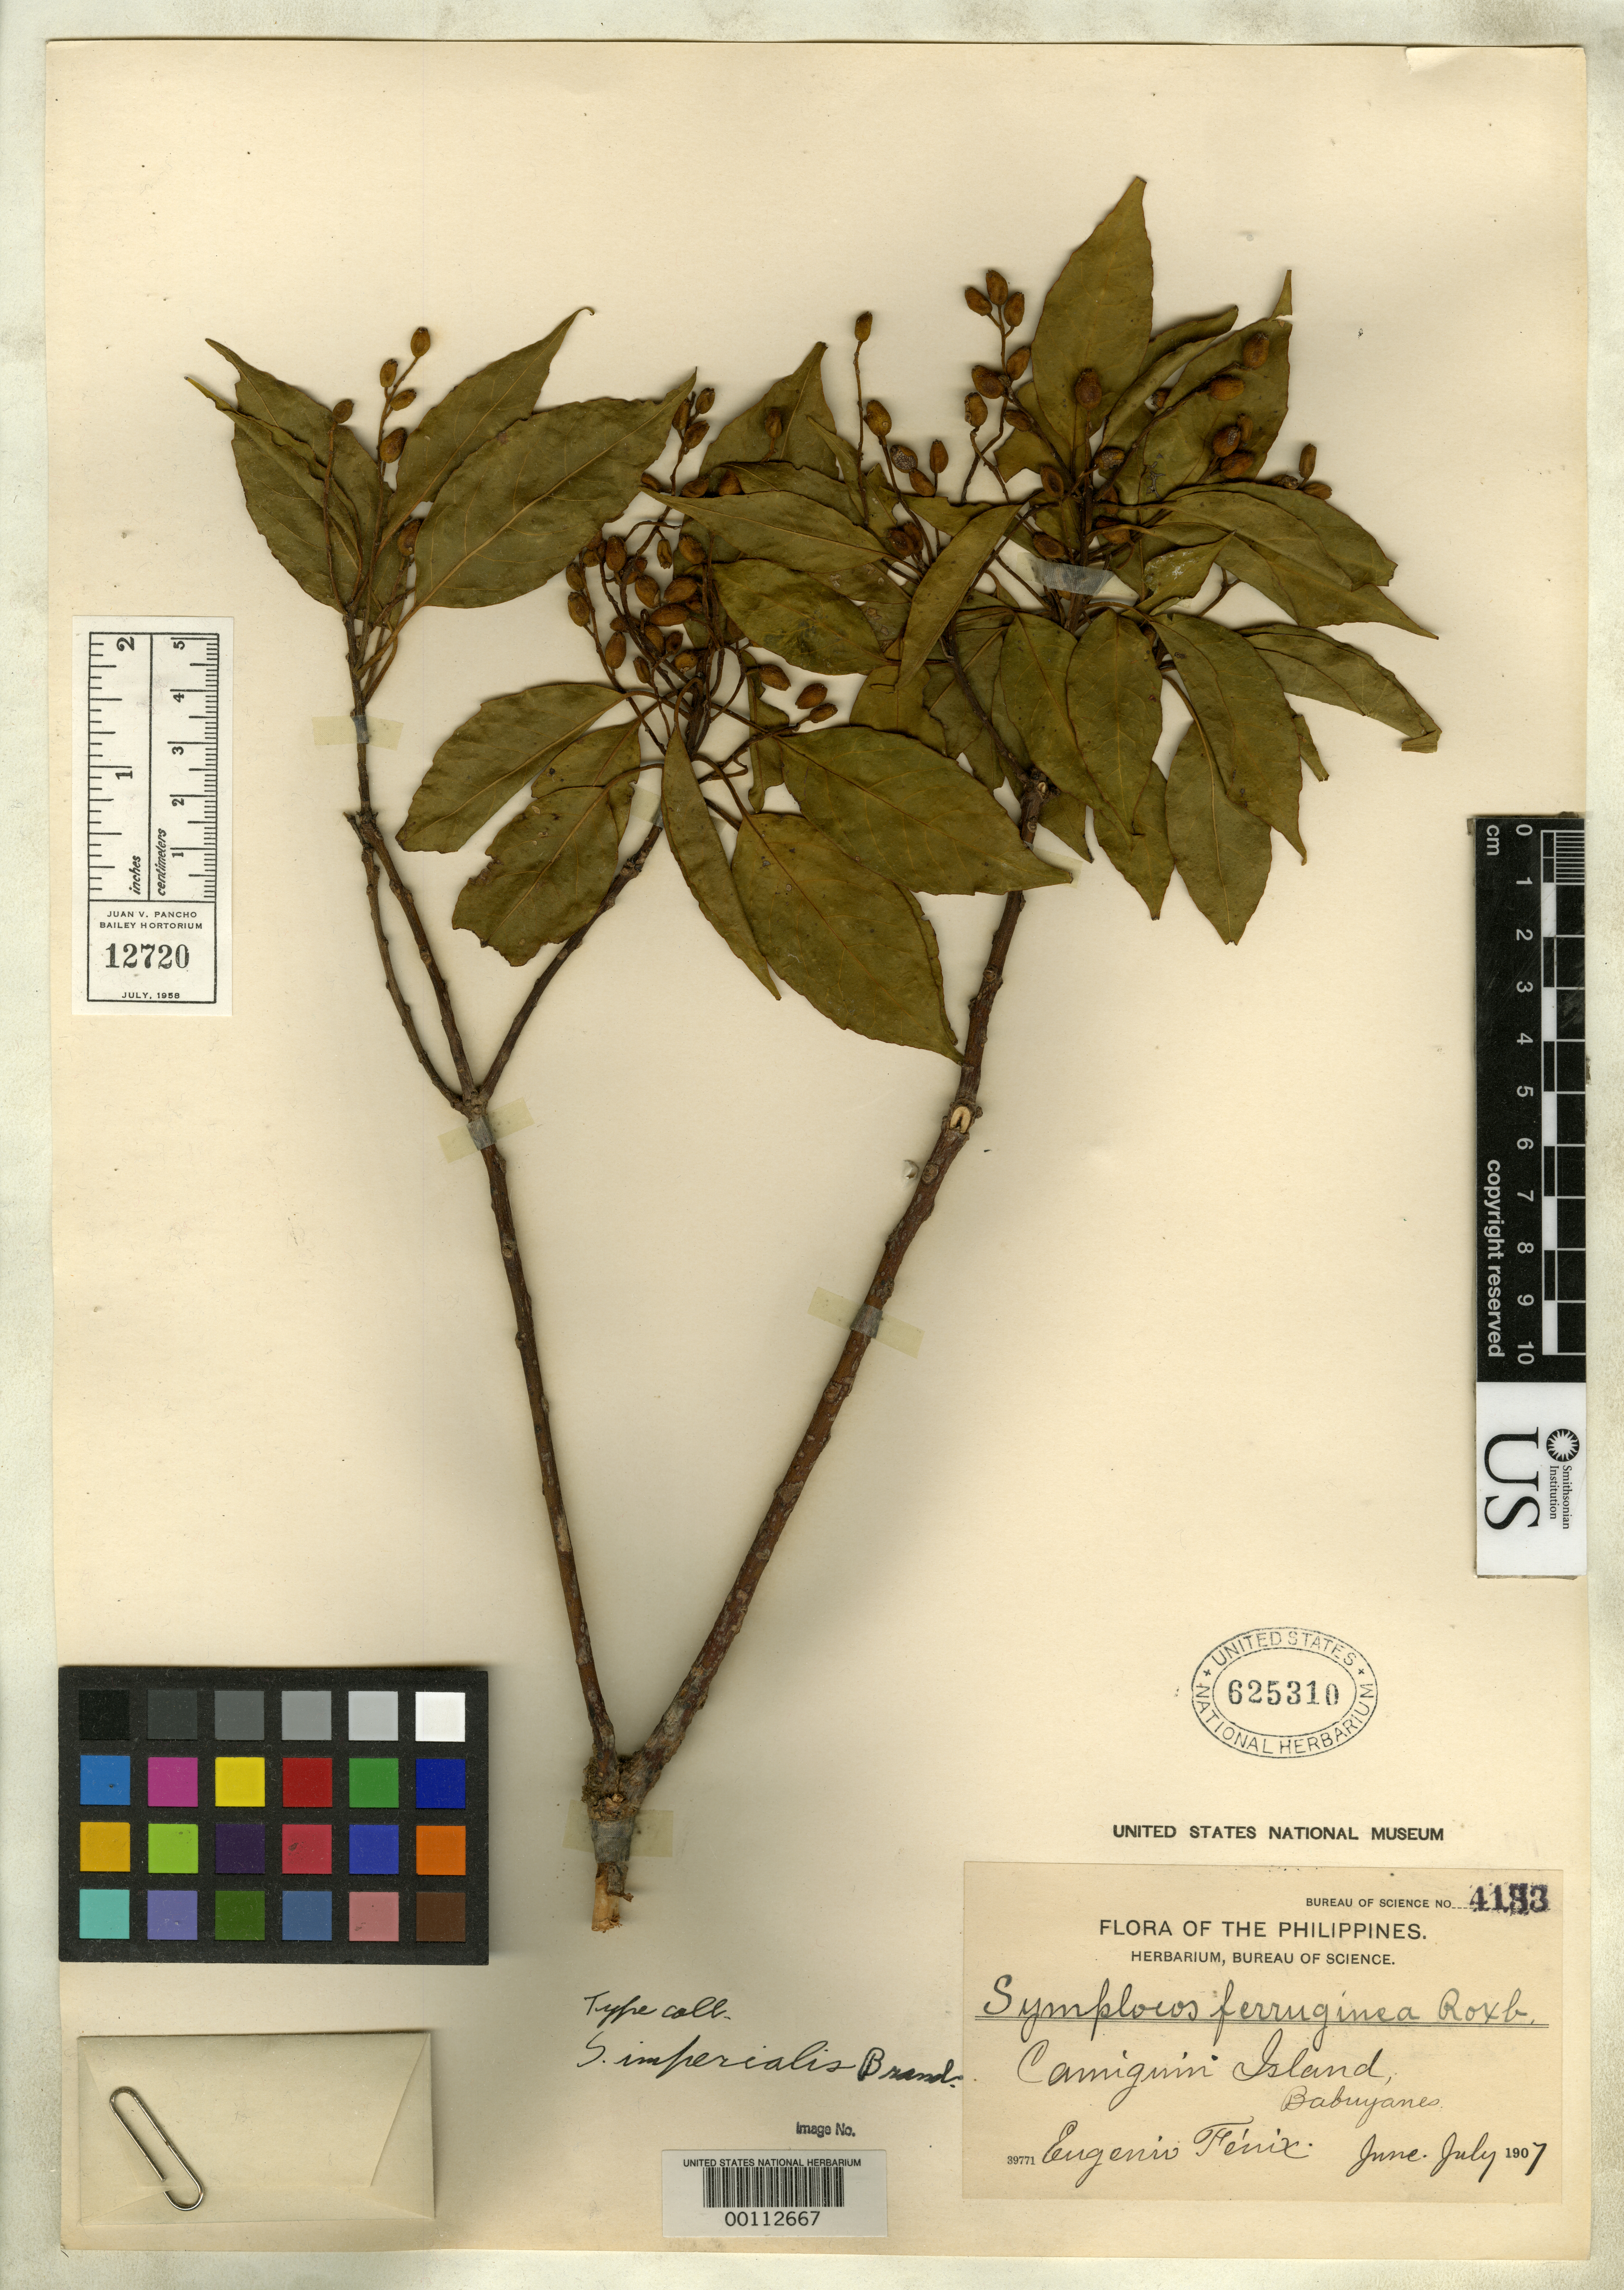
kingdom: Plantae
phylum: Tracheophyta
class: Magnoliopsida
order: Ericales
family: Symplocaceae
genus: Symplocos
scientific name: Symplocos imperialis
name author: Brand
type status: Isotype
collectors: E. Fénix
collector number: Bur. Sci. 4133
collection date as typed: Jun 1907 to -- Jul 1907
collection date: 1907-06/1907-07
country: Philippines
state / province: Cagayan Valley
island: Camiguin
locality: Cagayan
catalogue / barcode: US 625310